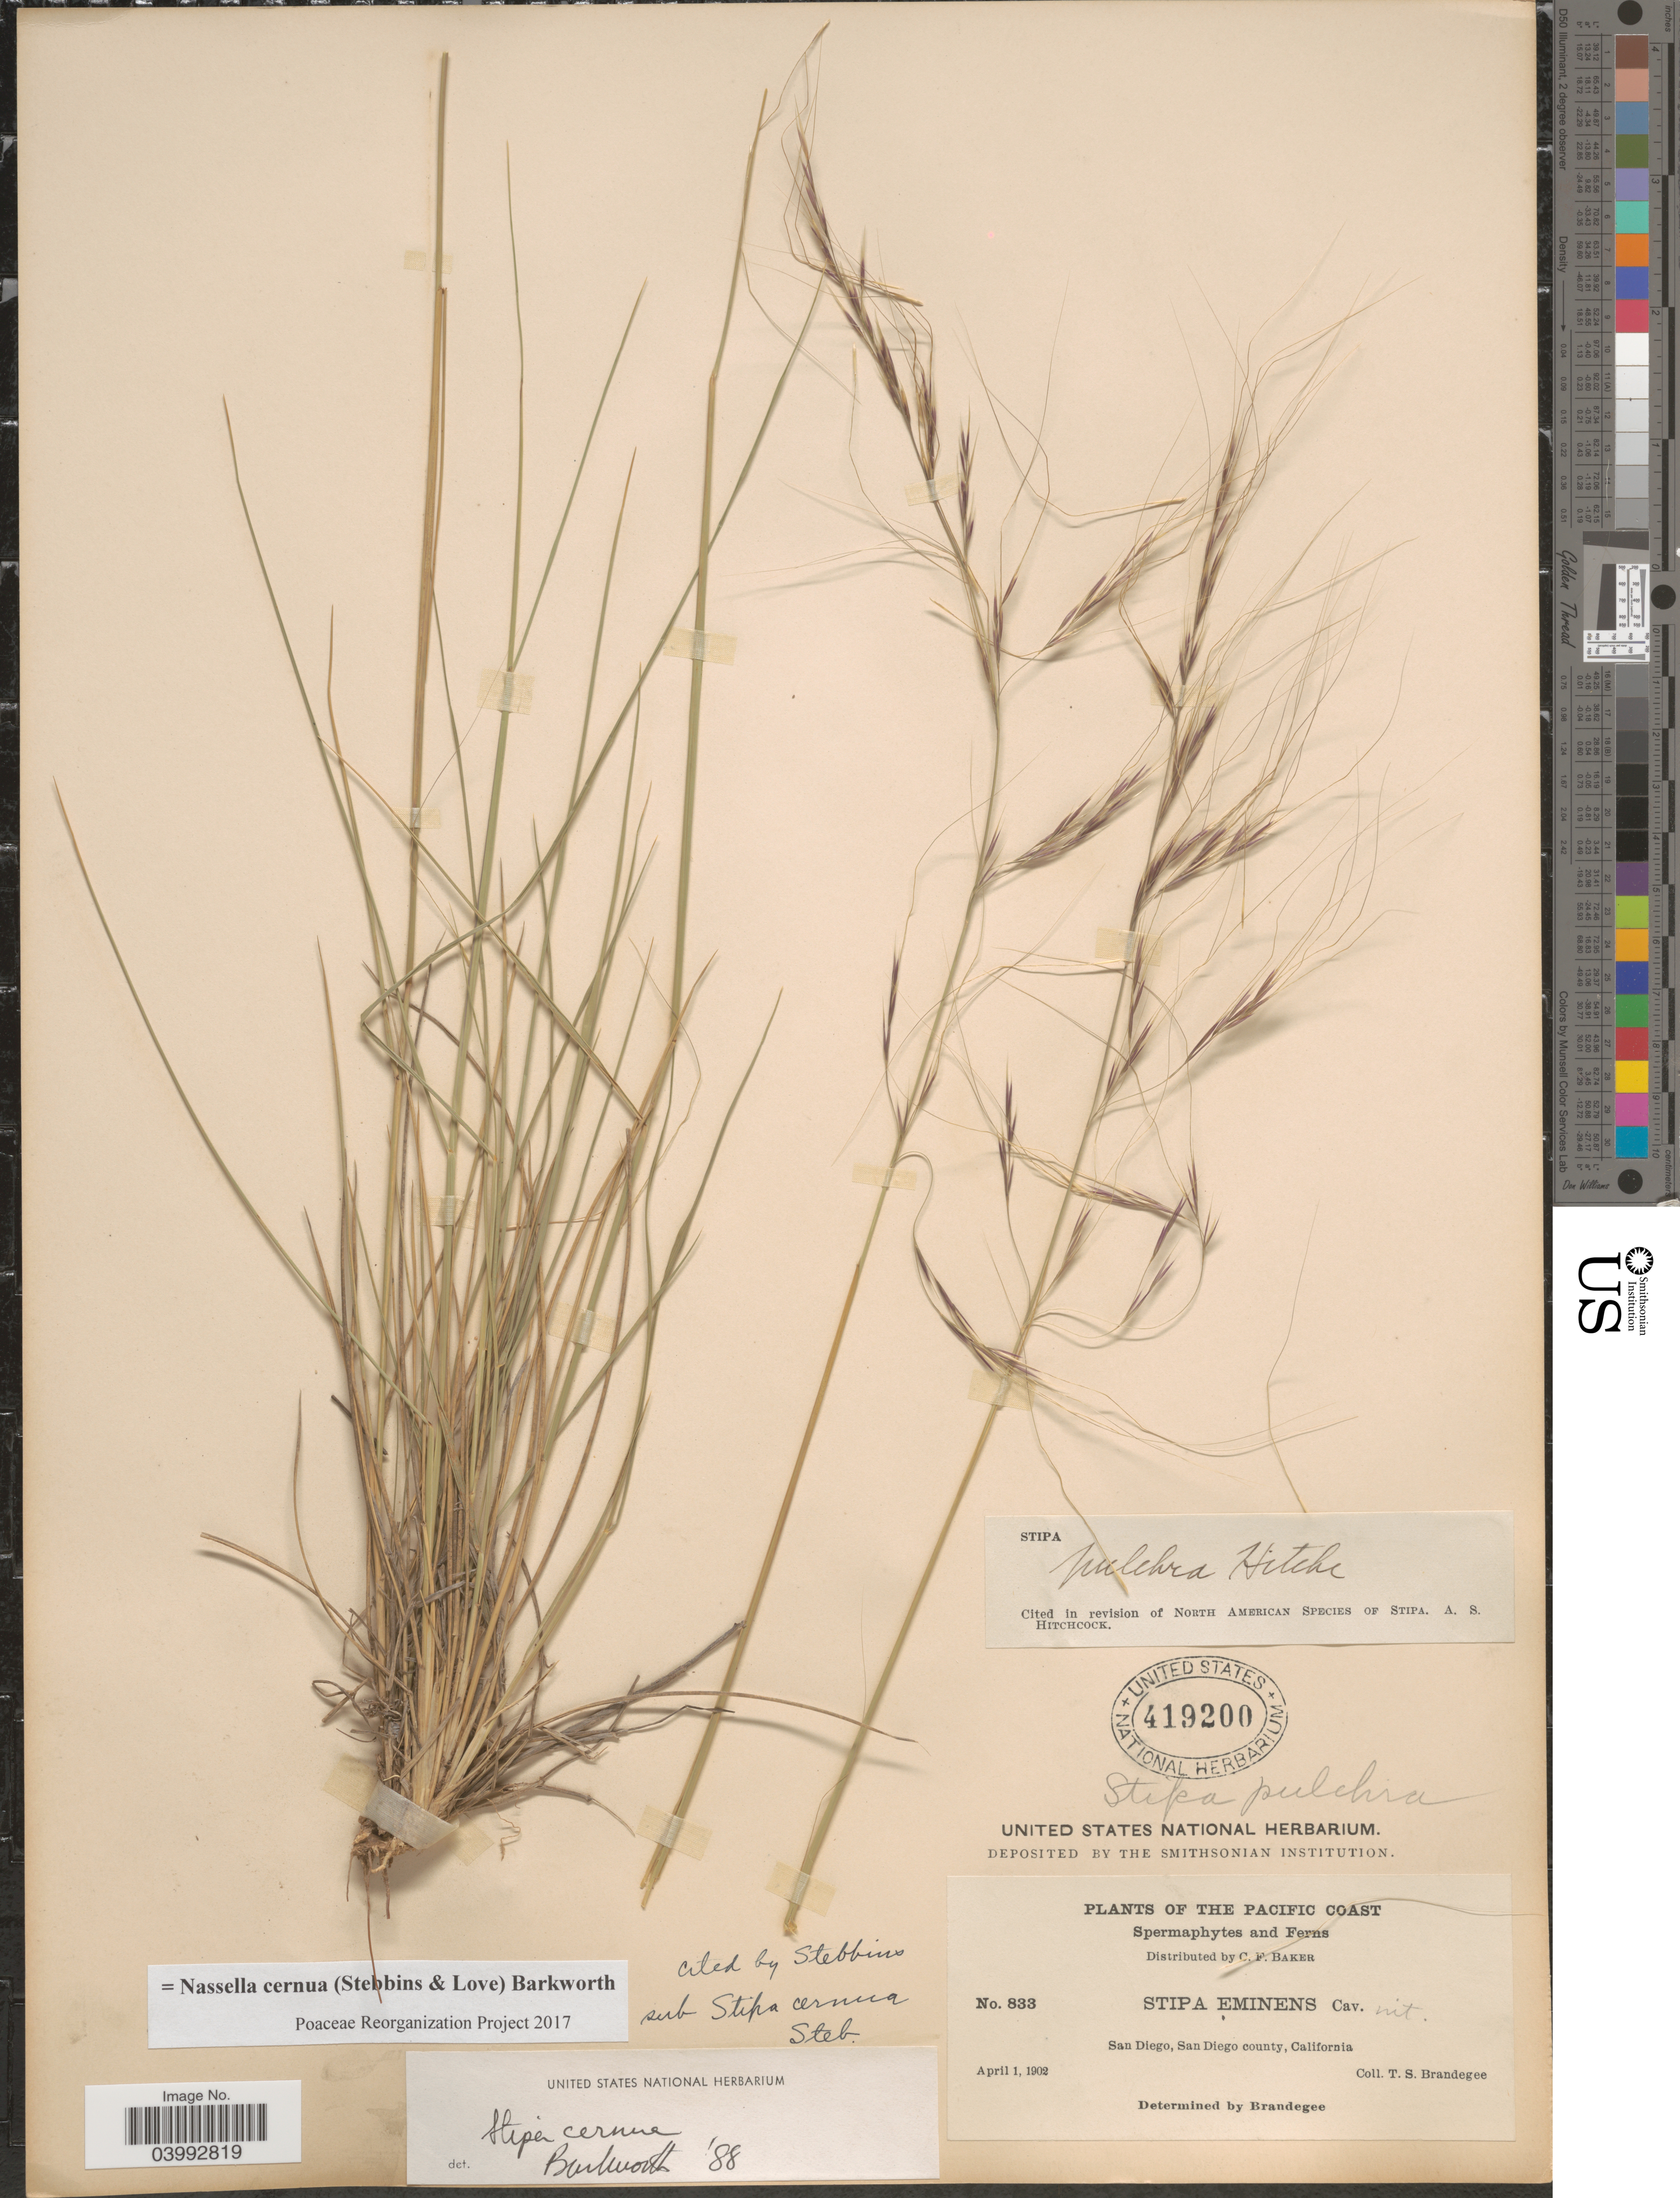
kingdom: Plantae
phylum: Tracheophyta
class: Liliopsida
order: Poales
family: Poaceae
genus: Nassella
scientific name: Nassella cernua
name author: (Stebbins & Love) Barkworth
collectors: T. S. Brandegee (herbarium)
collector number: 833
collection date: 1902-04-01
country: United States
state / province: California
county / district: San Diego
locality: The Pacific Coast. San Diego, San Diego county.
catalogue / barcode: US 419200